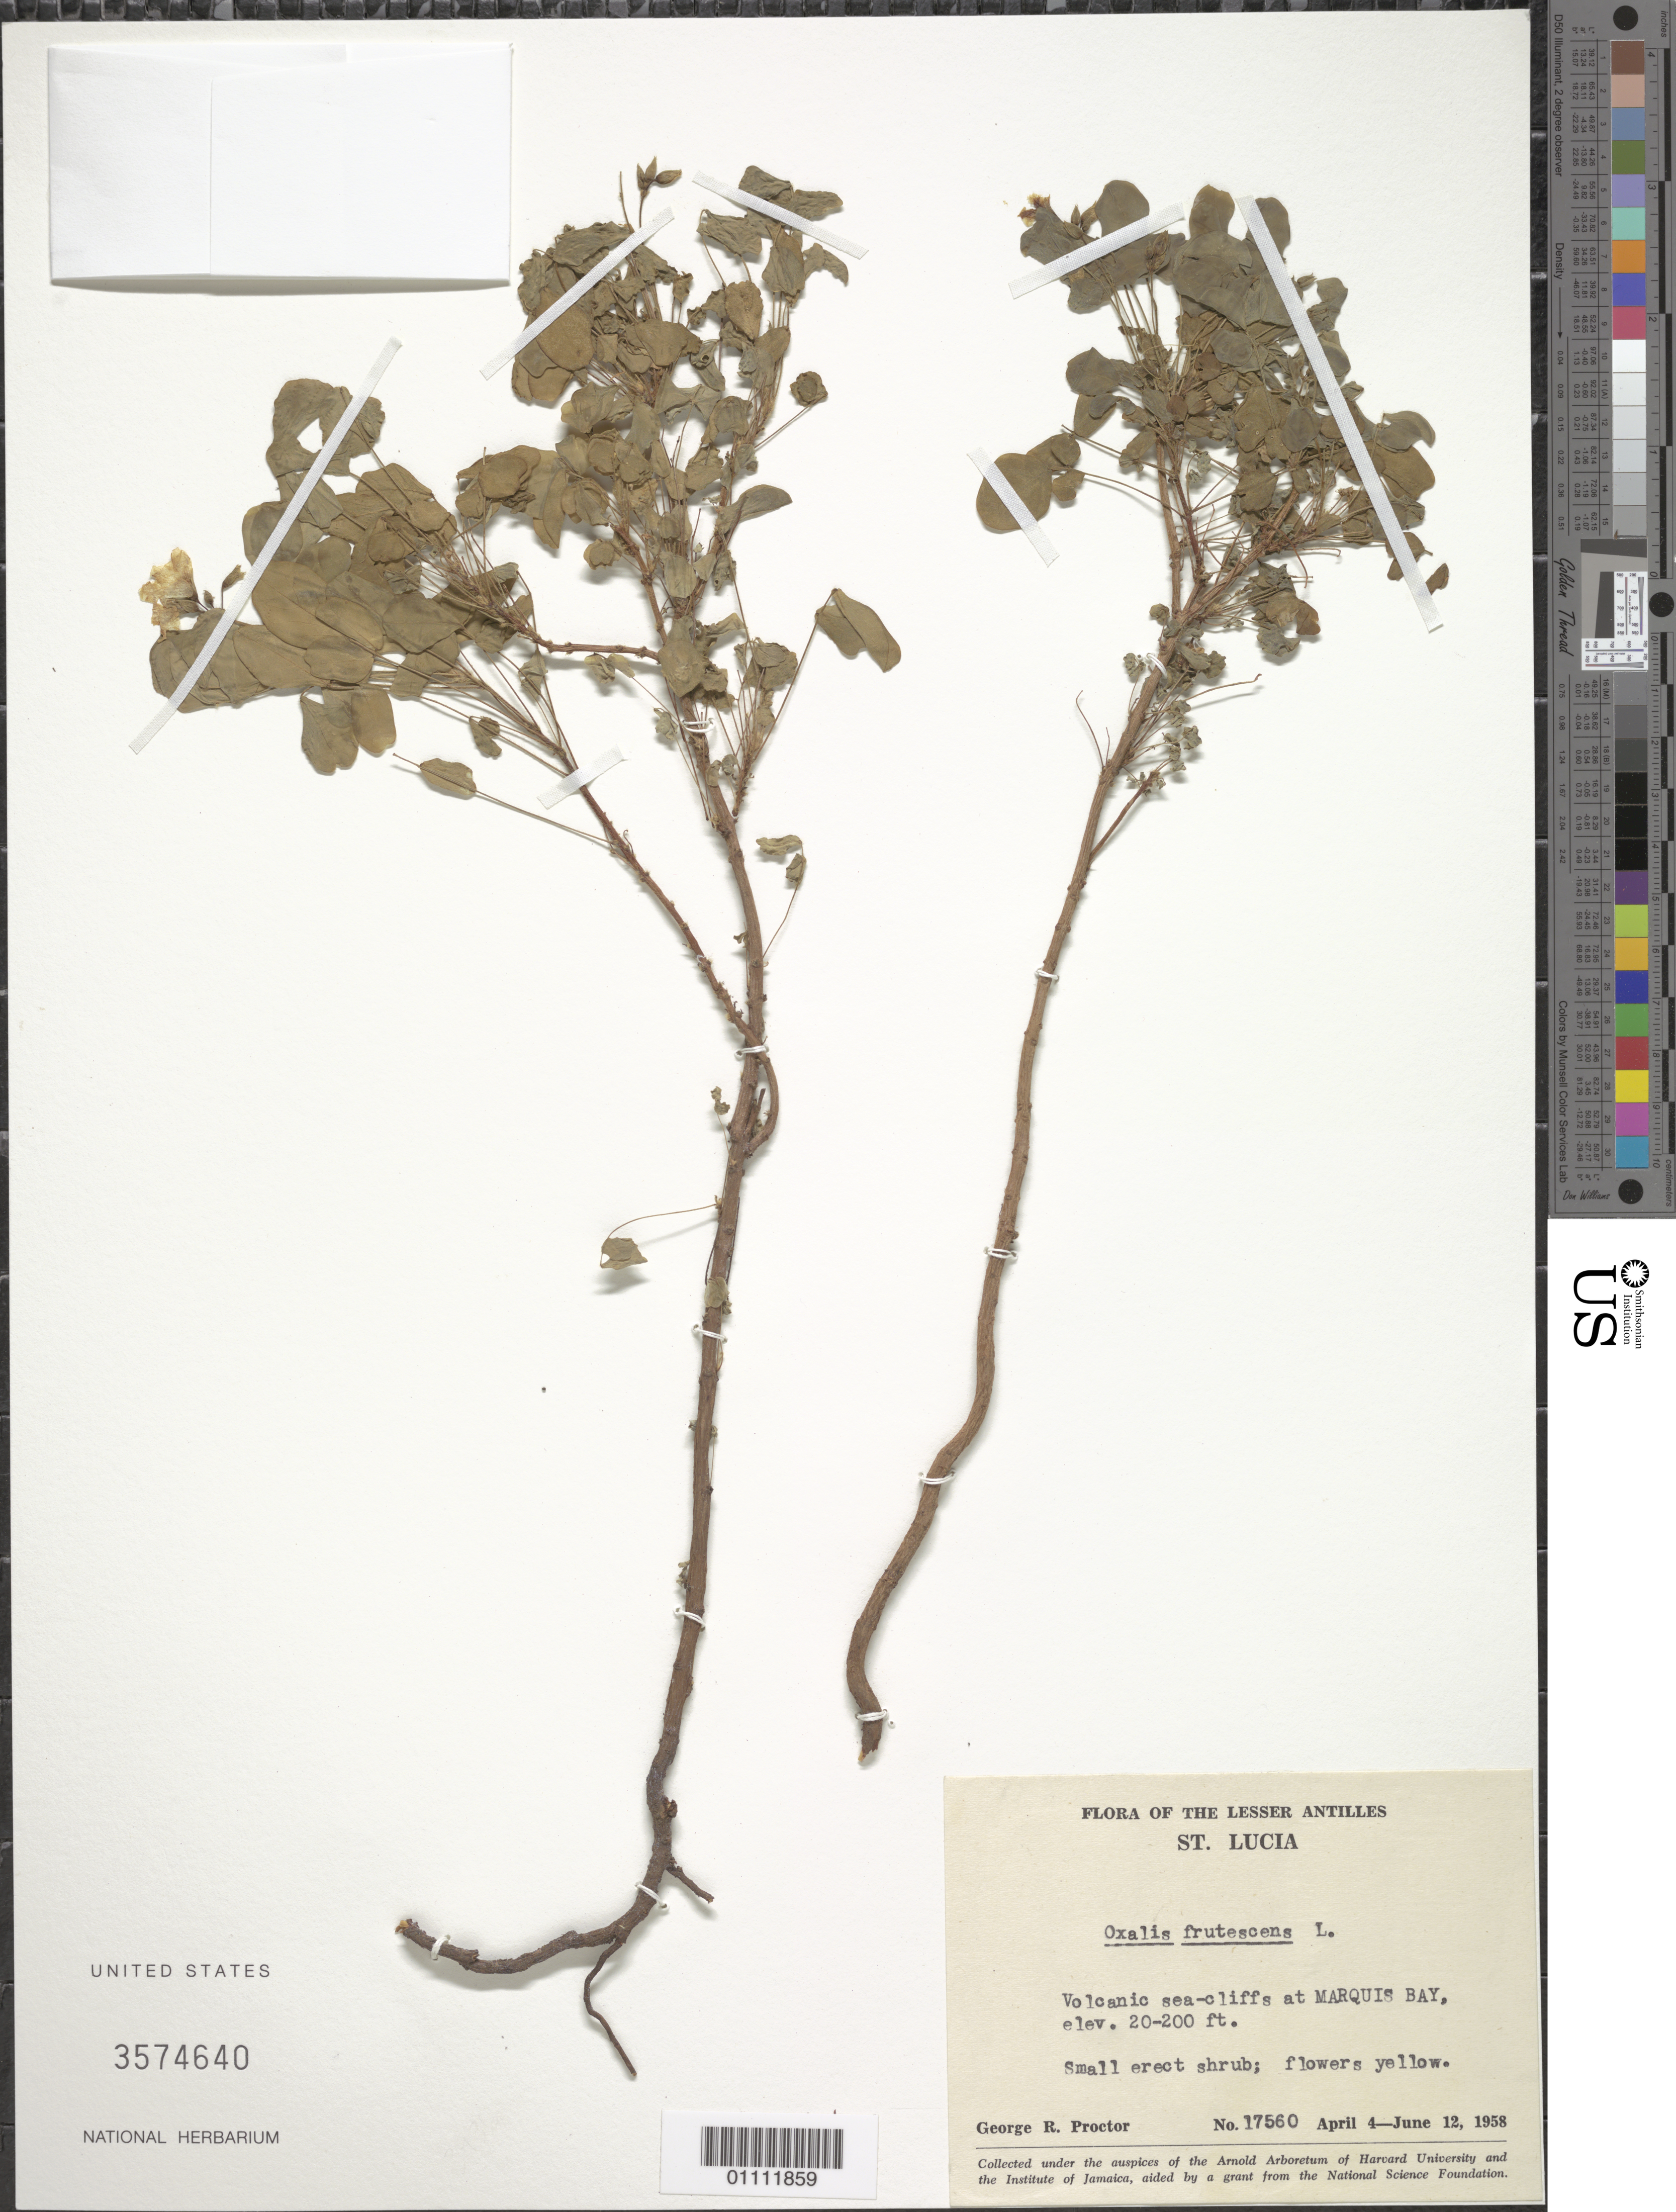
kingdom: Plantae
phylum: Tracheophyta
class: Magnoliopsida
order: Oxalidales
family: Oxalidaceae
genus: Oxalis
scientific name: Oxalis frutescens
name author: L.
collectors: G. R. Proctor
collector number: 17560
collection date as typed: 04 Apr 1958 to 12 Jun 1958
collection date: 1958-04-04/1958-06-12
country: St. Lucia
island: St. Lucia I.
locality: Marquis Bay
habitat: Volcanic sea-cliffs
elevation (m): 6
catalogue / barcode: US 3574640